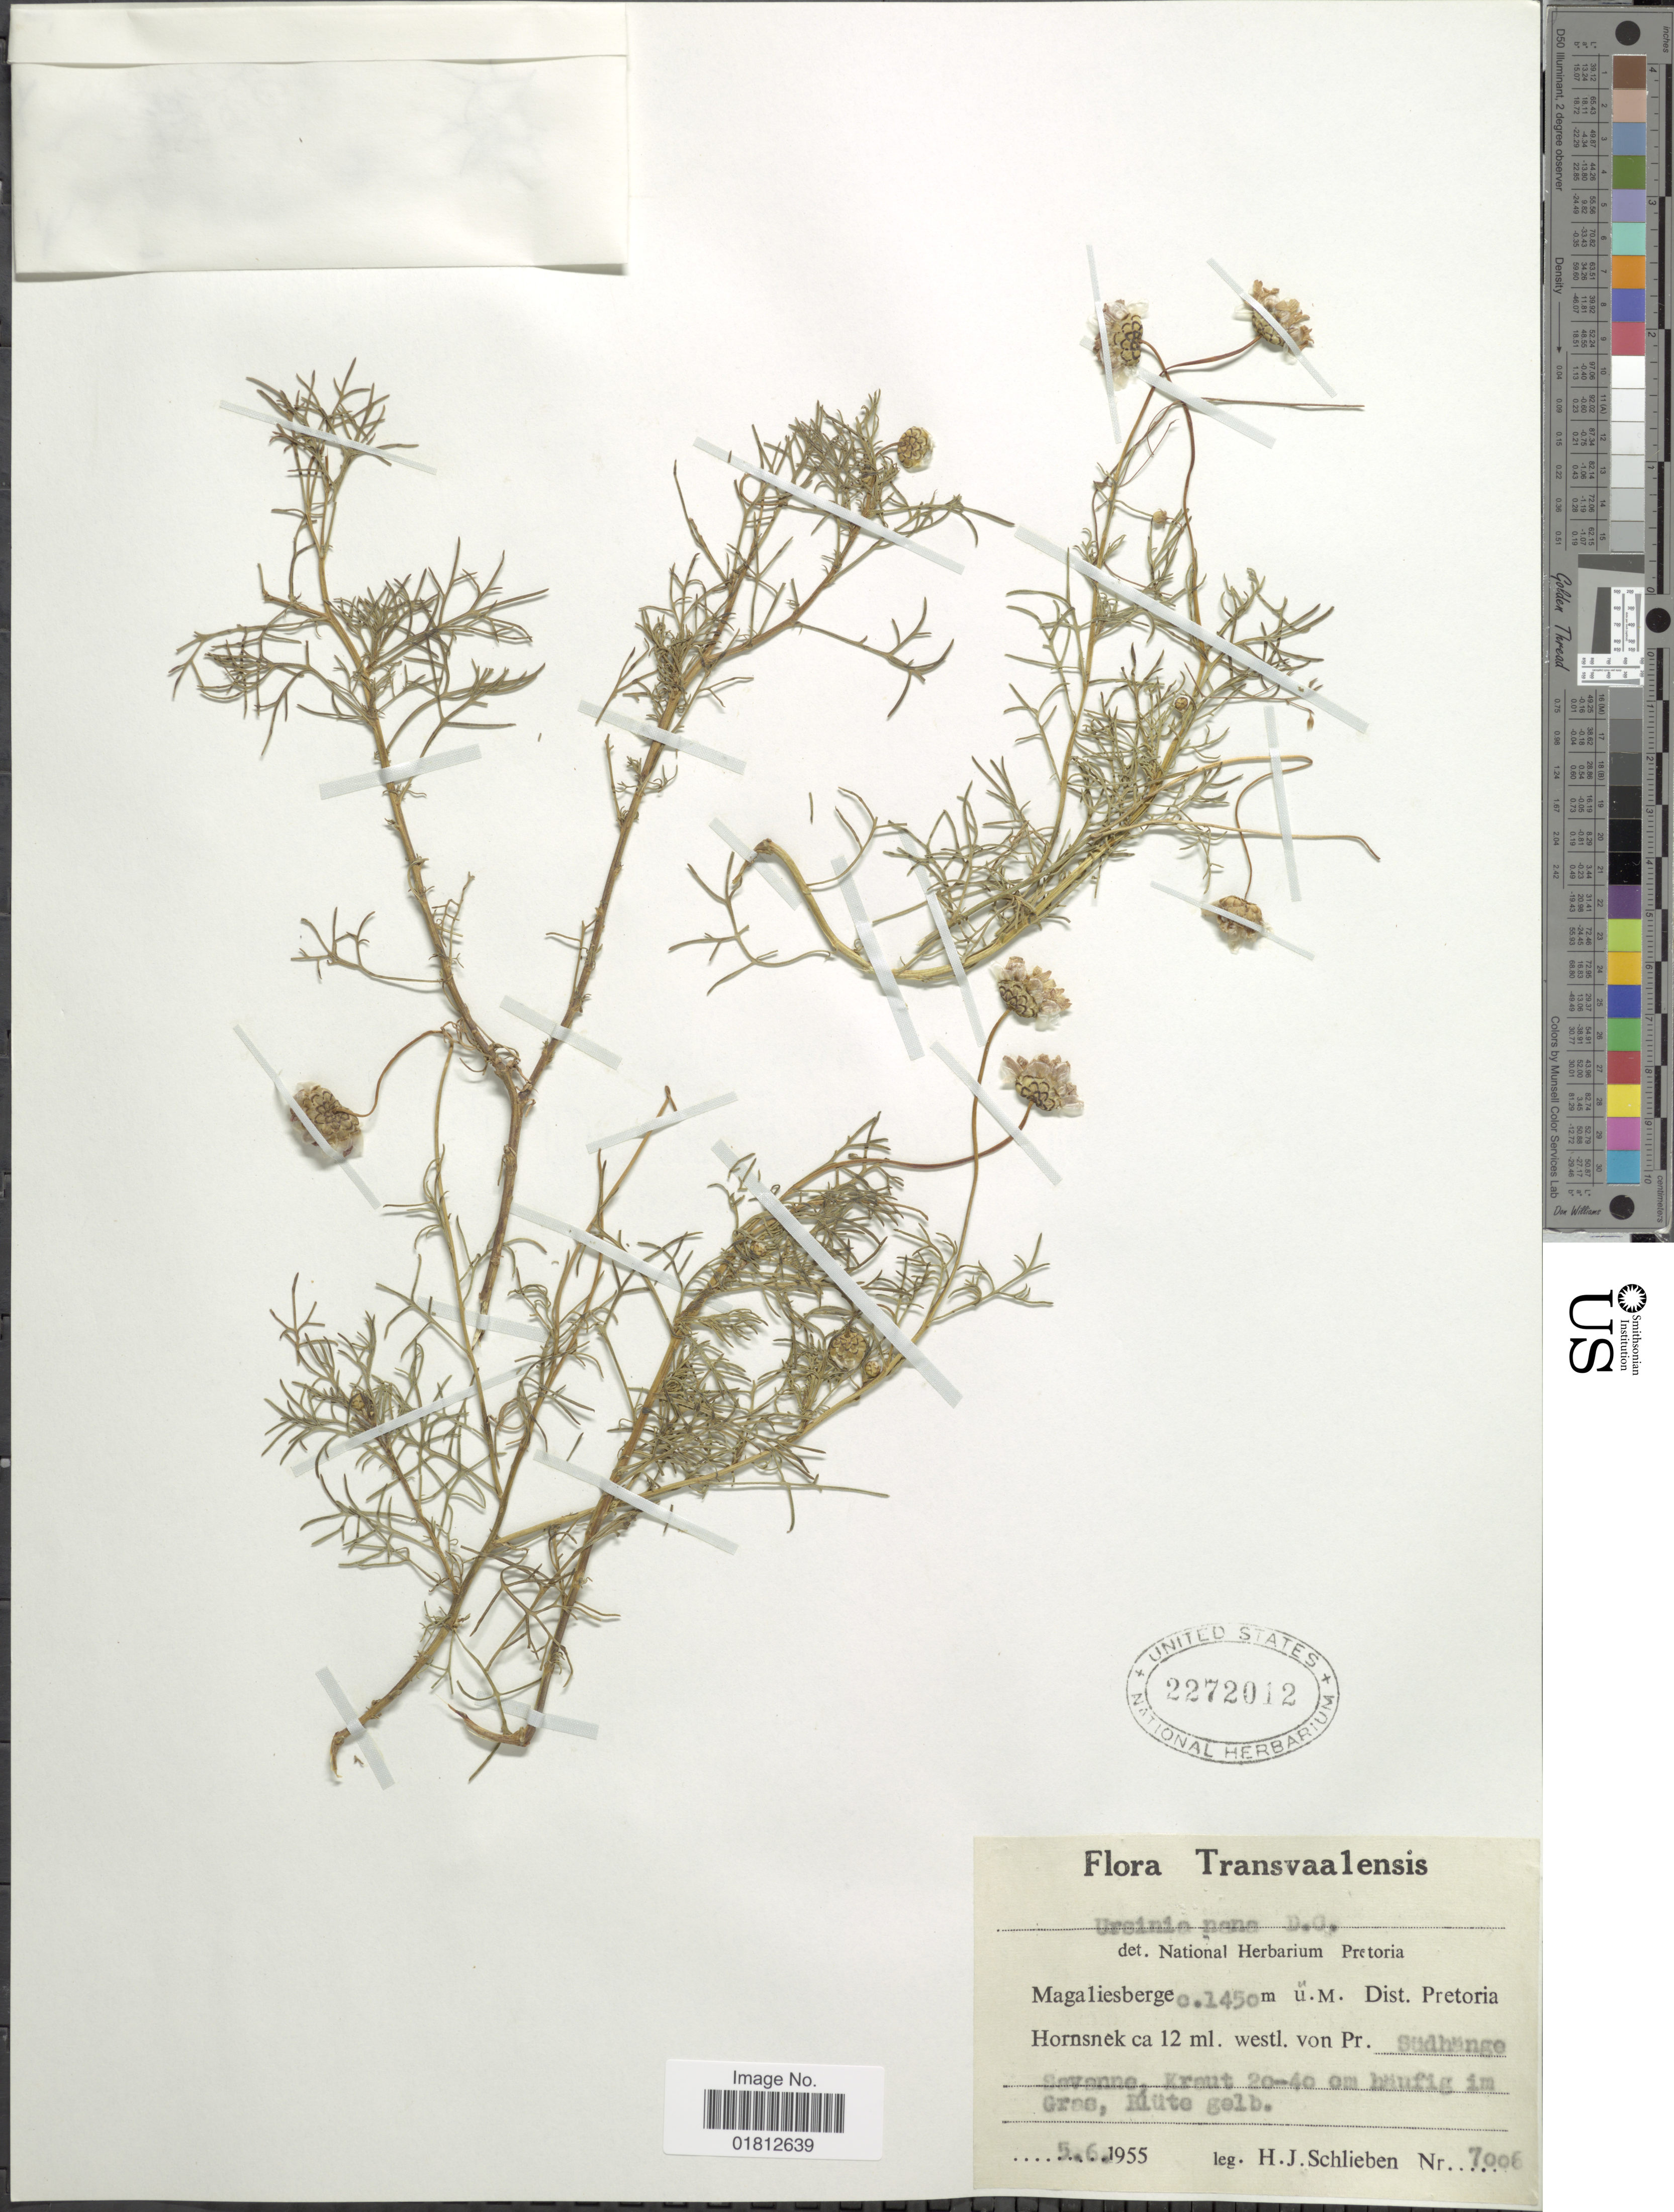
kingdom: Plantae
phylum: Tracheophyta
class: Magnoliopsida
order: Asterales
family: Asteraceae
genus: Ursinia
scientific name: Ursinia nana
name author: DC.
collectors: H. J. Schlieben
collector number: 7006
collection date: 1955-06-05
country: South Africa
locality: Transvaalensis, Magaliesberge, Dist. Pretoria Hornsneck ca 12 ml. west. von Pr. Sudhange Savanne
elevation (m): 1450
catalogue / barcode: US 2272012